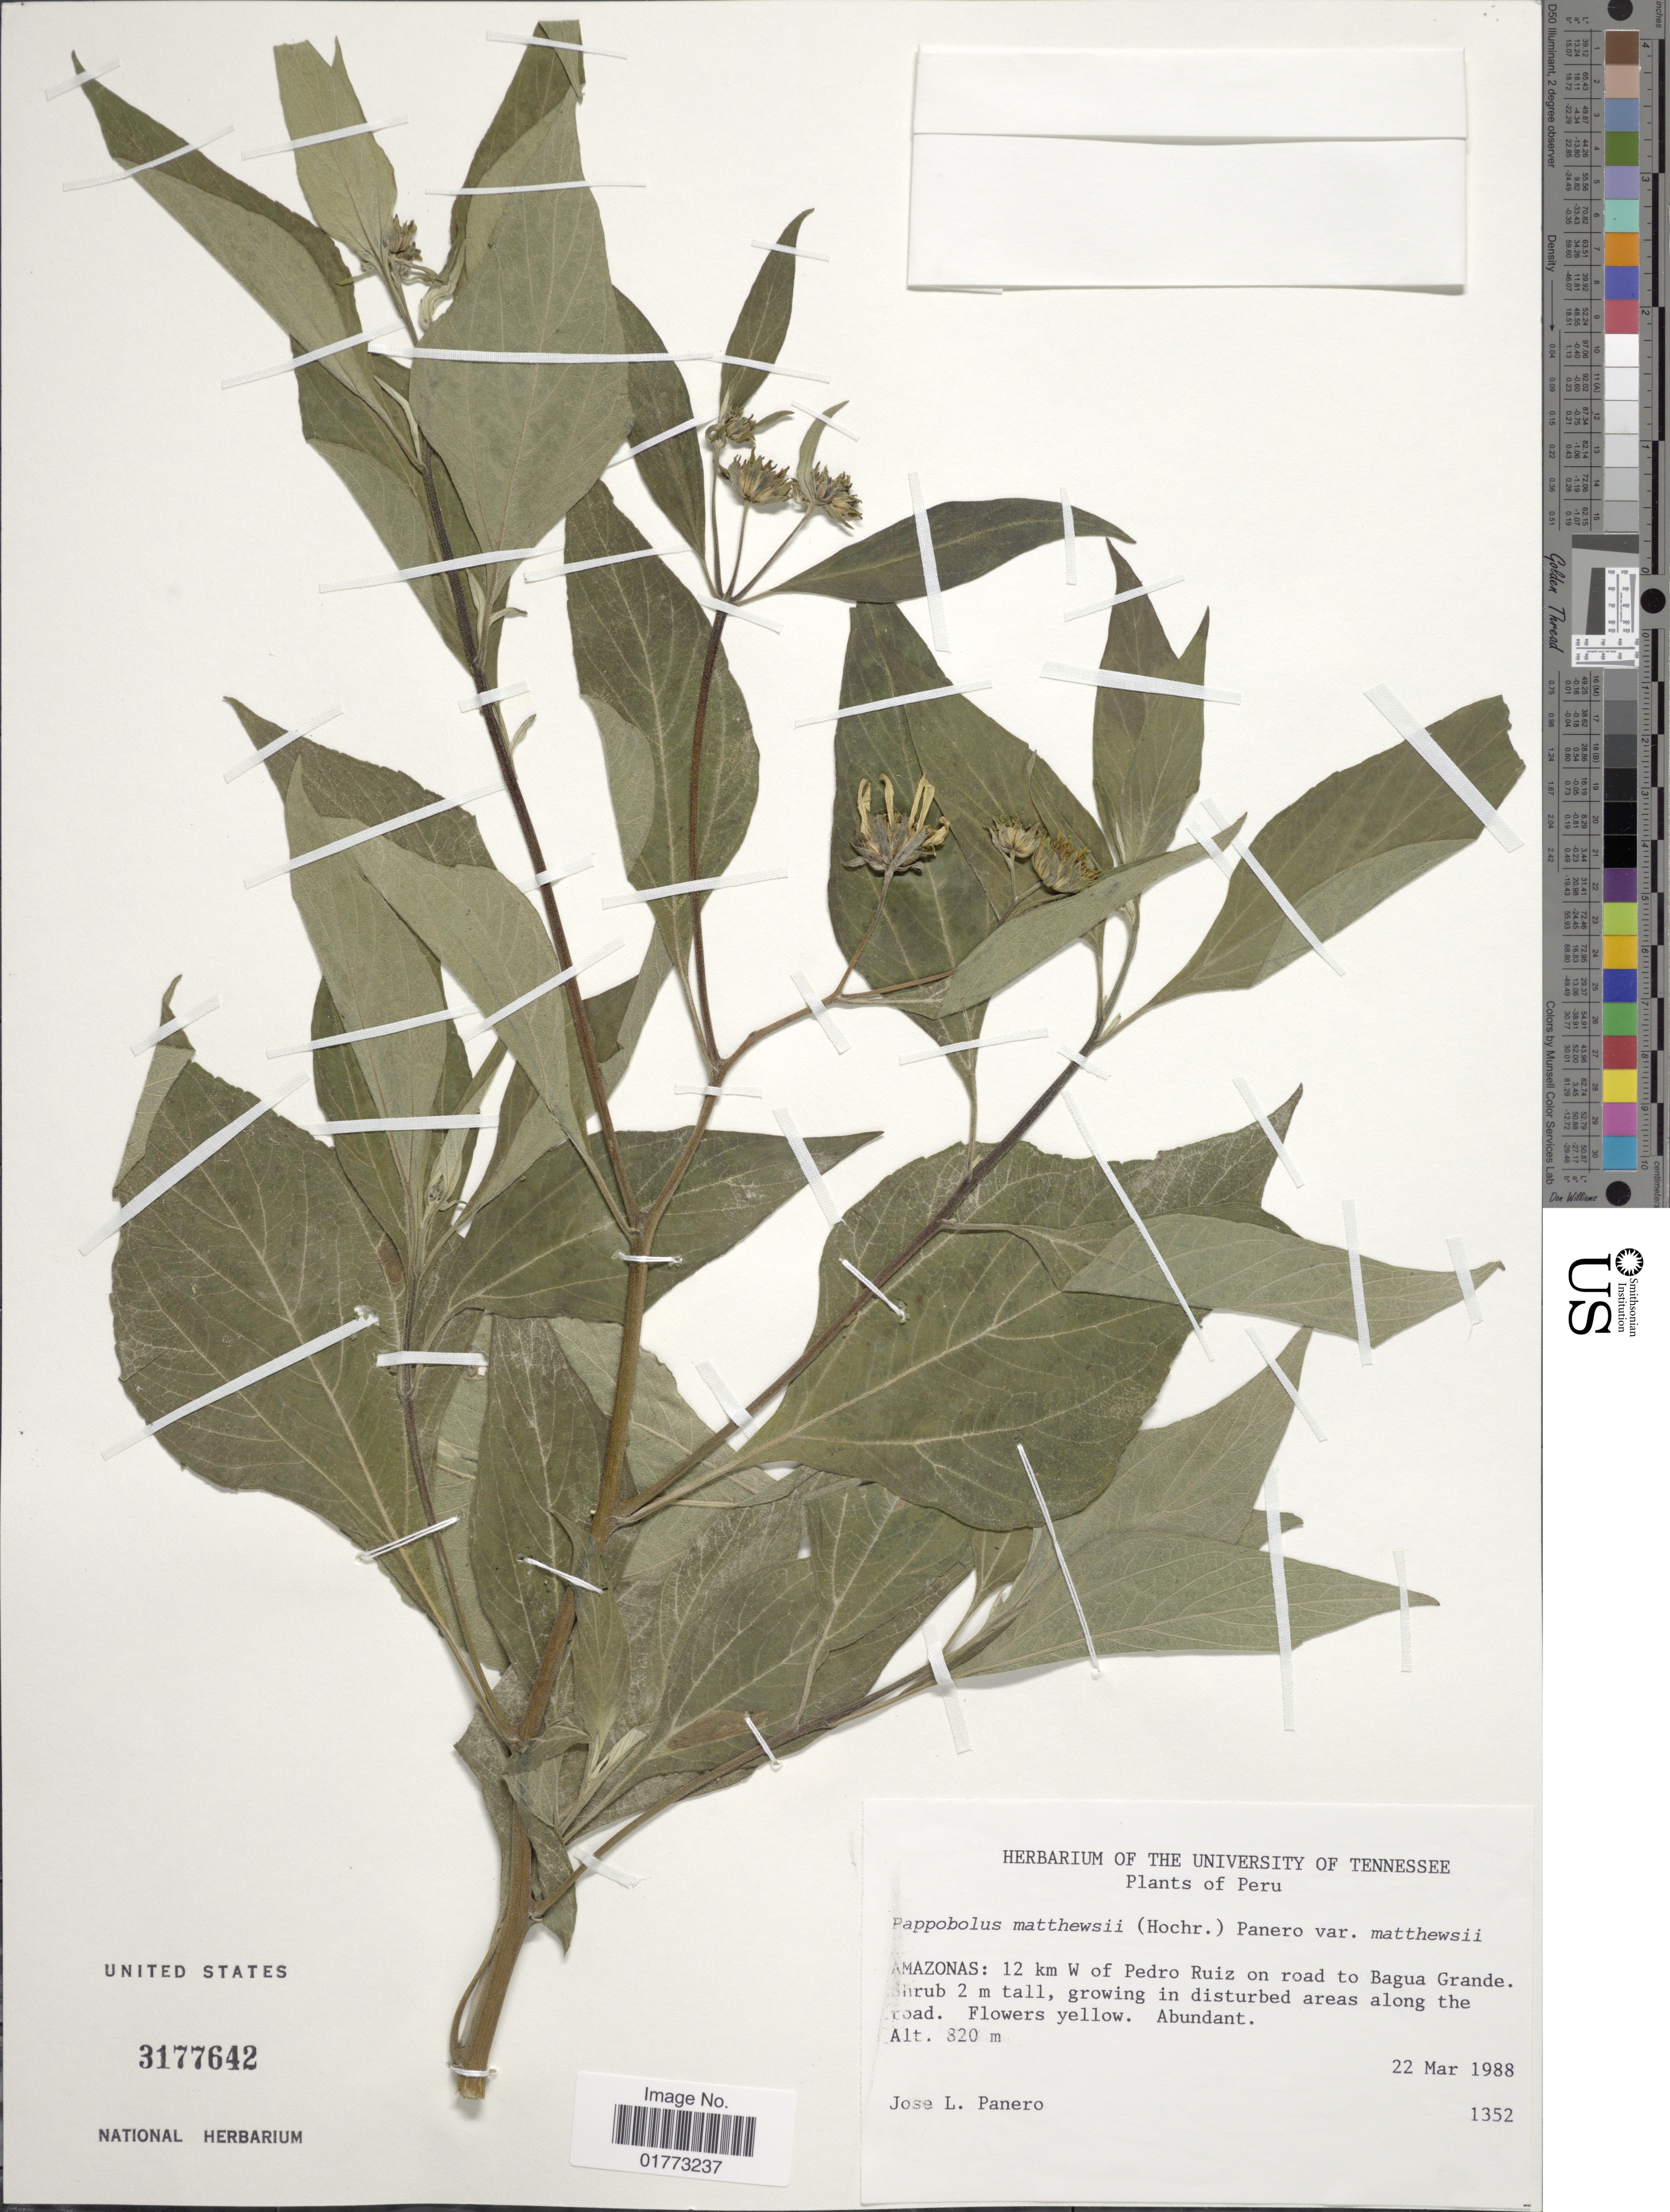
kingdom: Plantae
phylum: Tracheophyta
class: Magnoliopsida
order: Asterales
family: Asteraceae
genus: Pappobolus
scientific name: Pappobolus matthewsii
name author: (Hochr.) Panero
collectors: J. L. Panero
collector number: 1352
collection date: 1988-03-22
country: Peru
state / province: Amazonas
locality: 12 km W of Pedro Ruiz on road to Bagua Grande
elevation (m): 820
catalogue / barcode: US 3177642